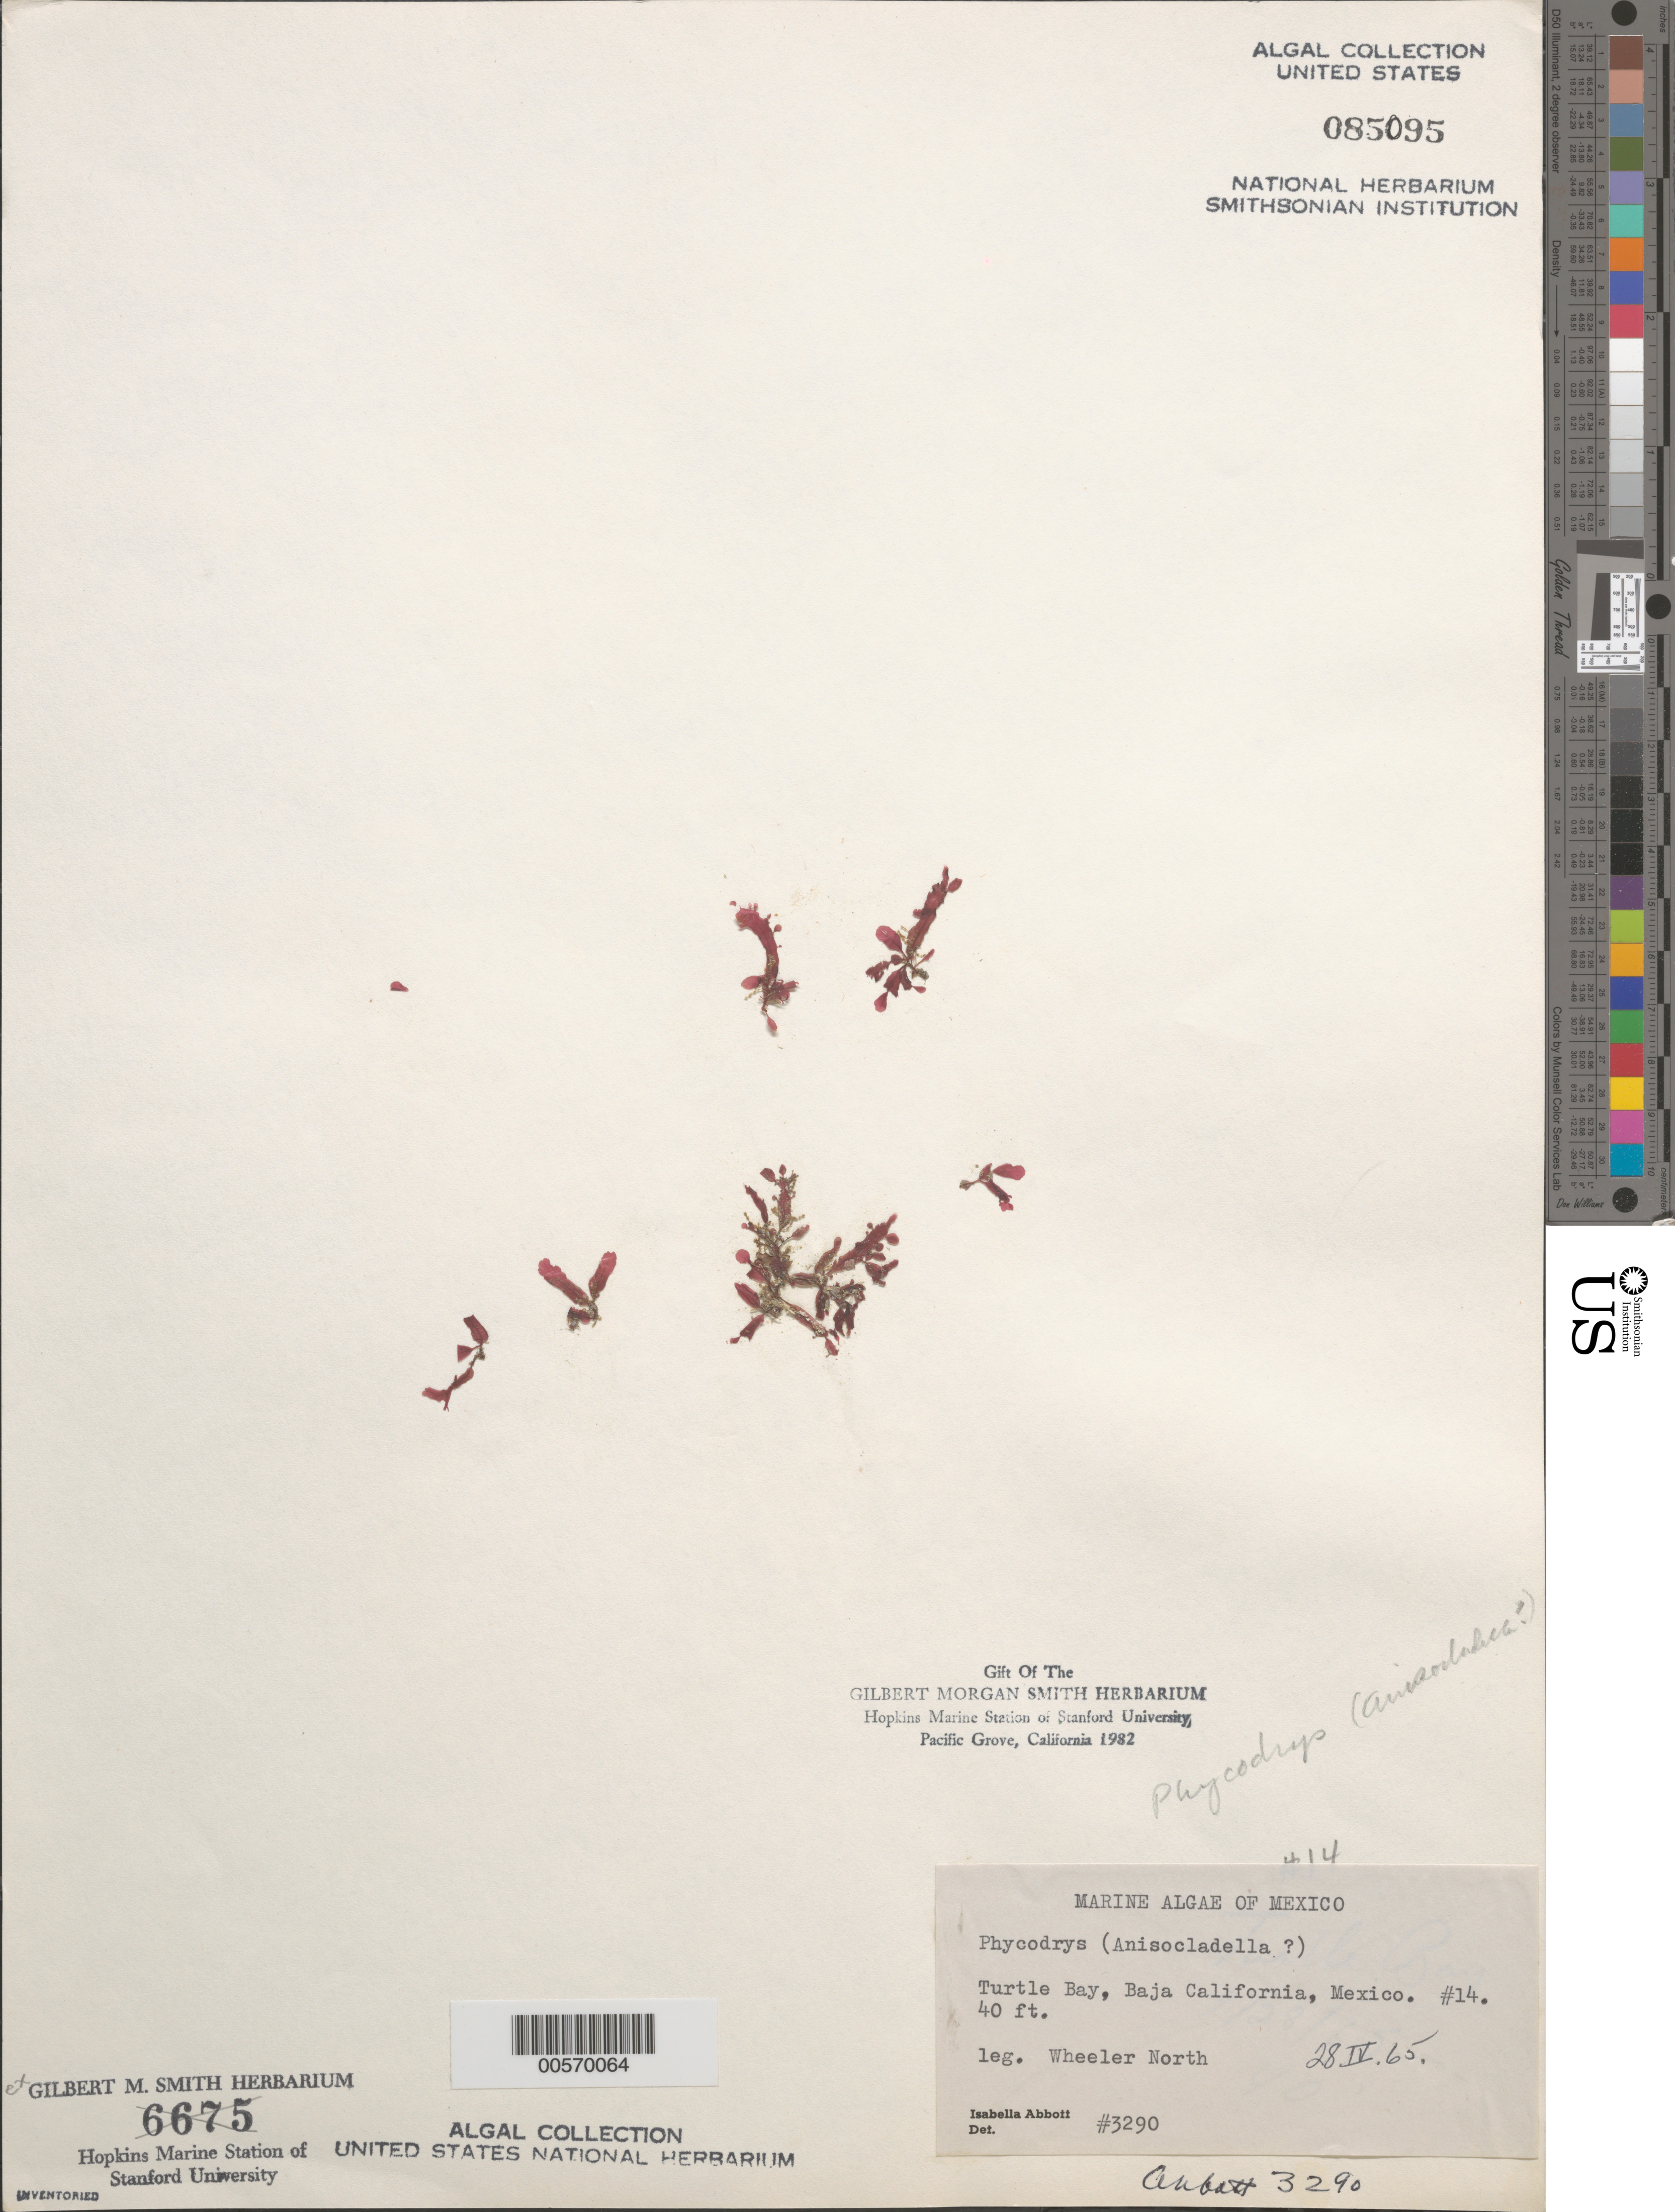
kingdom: Plantae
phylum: Rhodophyta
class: Florideophyceae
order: Ceramiales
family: Delesseriaceae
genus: Phycodrys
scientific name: Phycodrys sp.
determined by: Abbott, Isabella A.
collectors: W. North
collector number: IAA 3290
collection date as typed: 28 Apr 1965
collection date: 1965-04-28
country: Mexico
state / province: Baja California Sur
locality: Bahia tortuga (turtle bay)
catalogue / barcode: US 85095